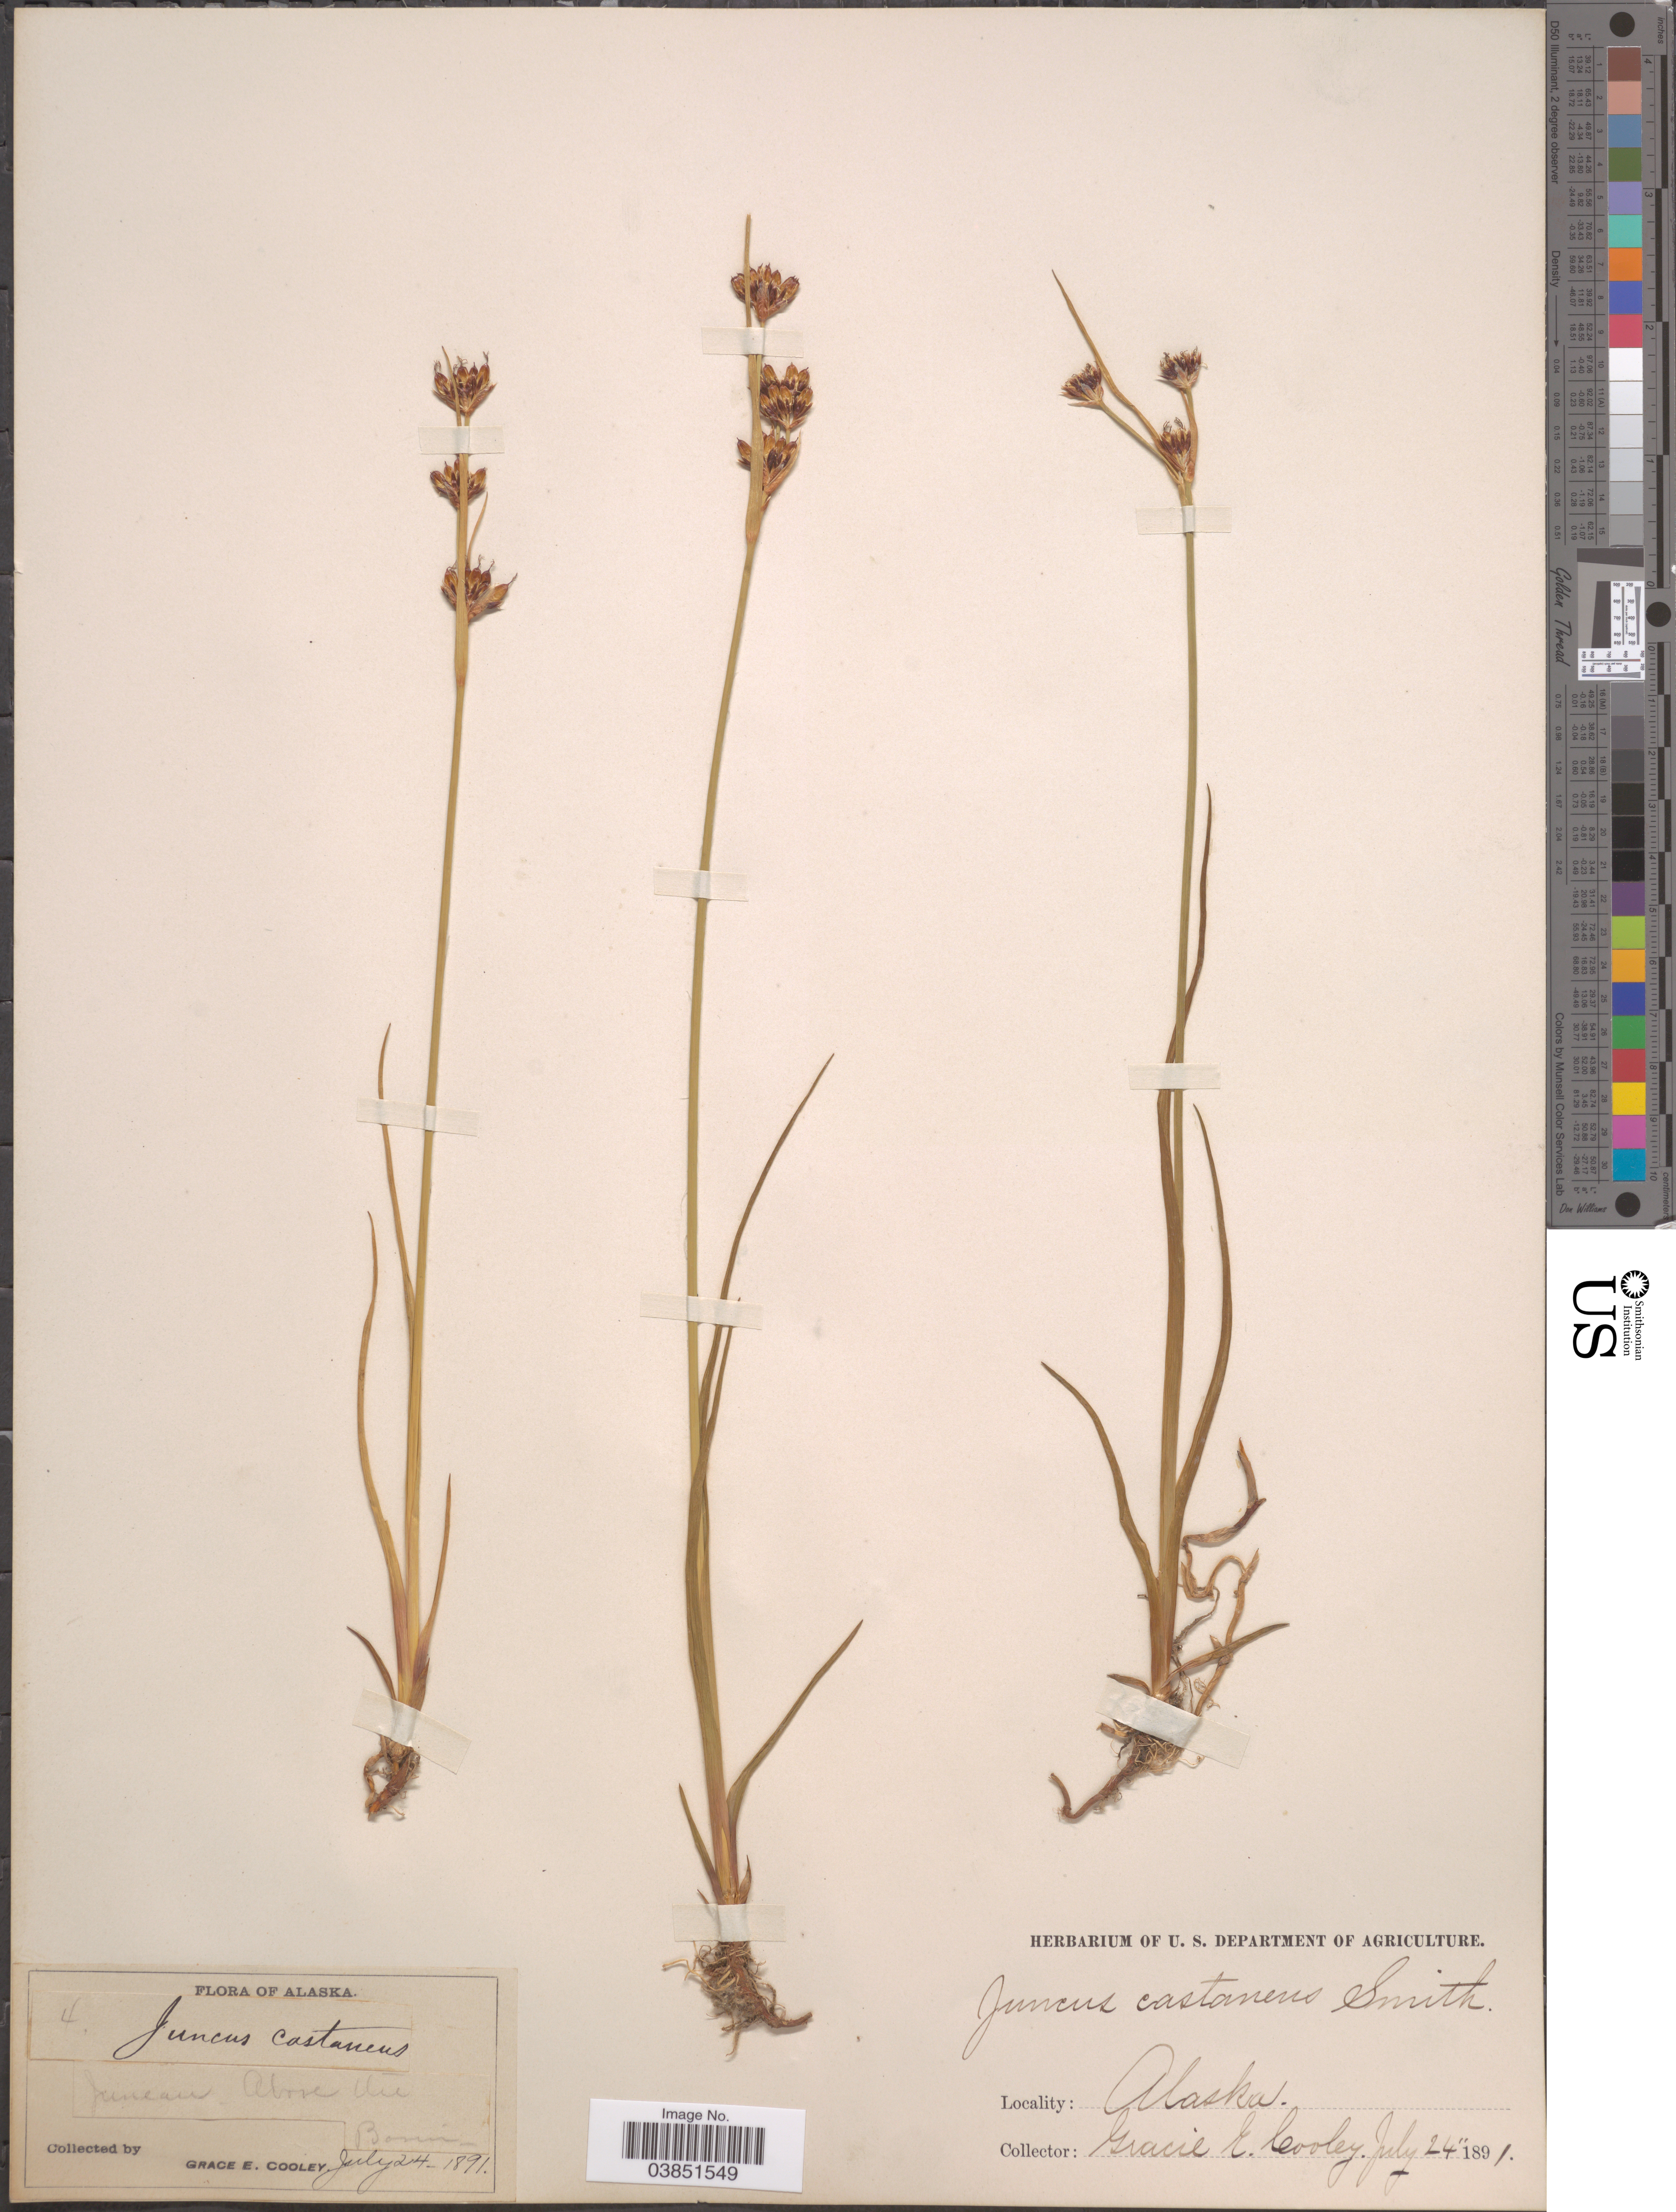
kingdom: Plantae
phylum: Tracheophyta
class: Liliopsida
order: Poales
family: Juncaceae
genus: Juncus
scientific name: Juncus castaneus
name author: Sm.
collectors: G. E. Cooley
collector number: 4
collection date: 1891-07-24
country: United States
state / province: Alaska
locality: Juneau. Above the basin.